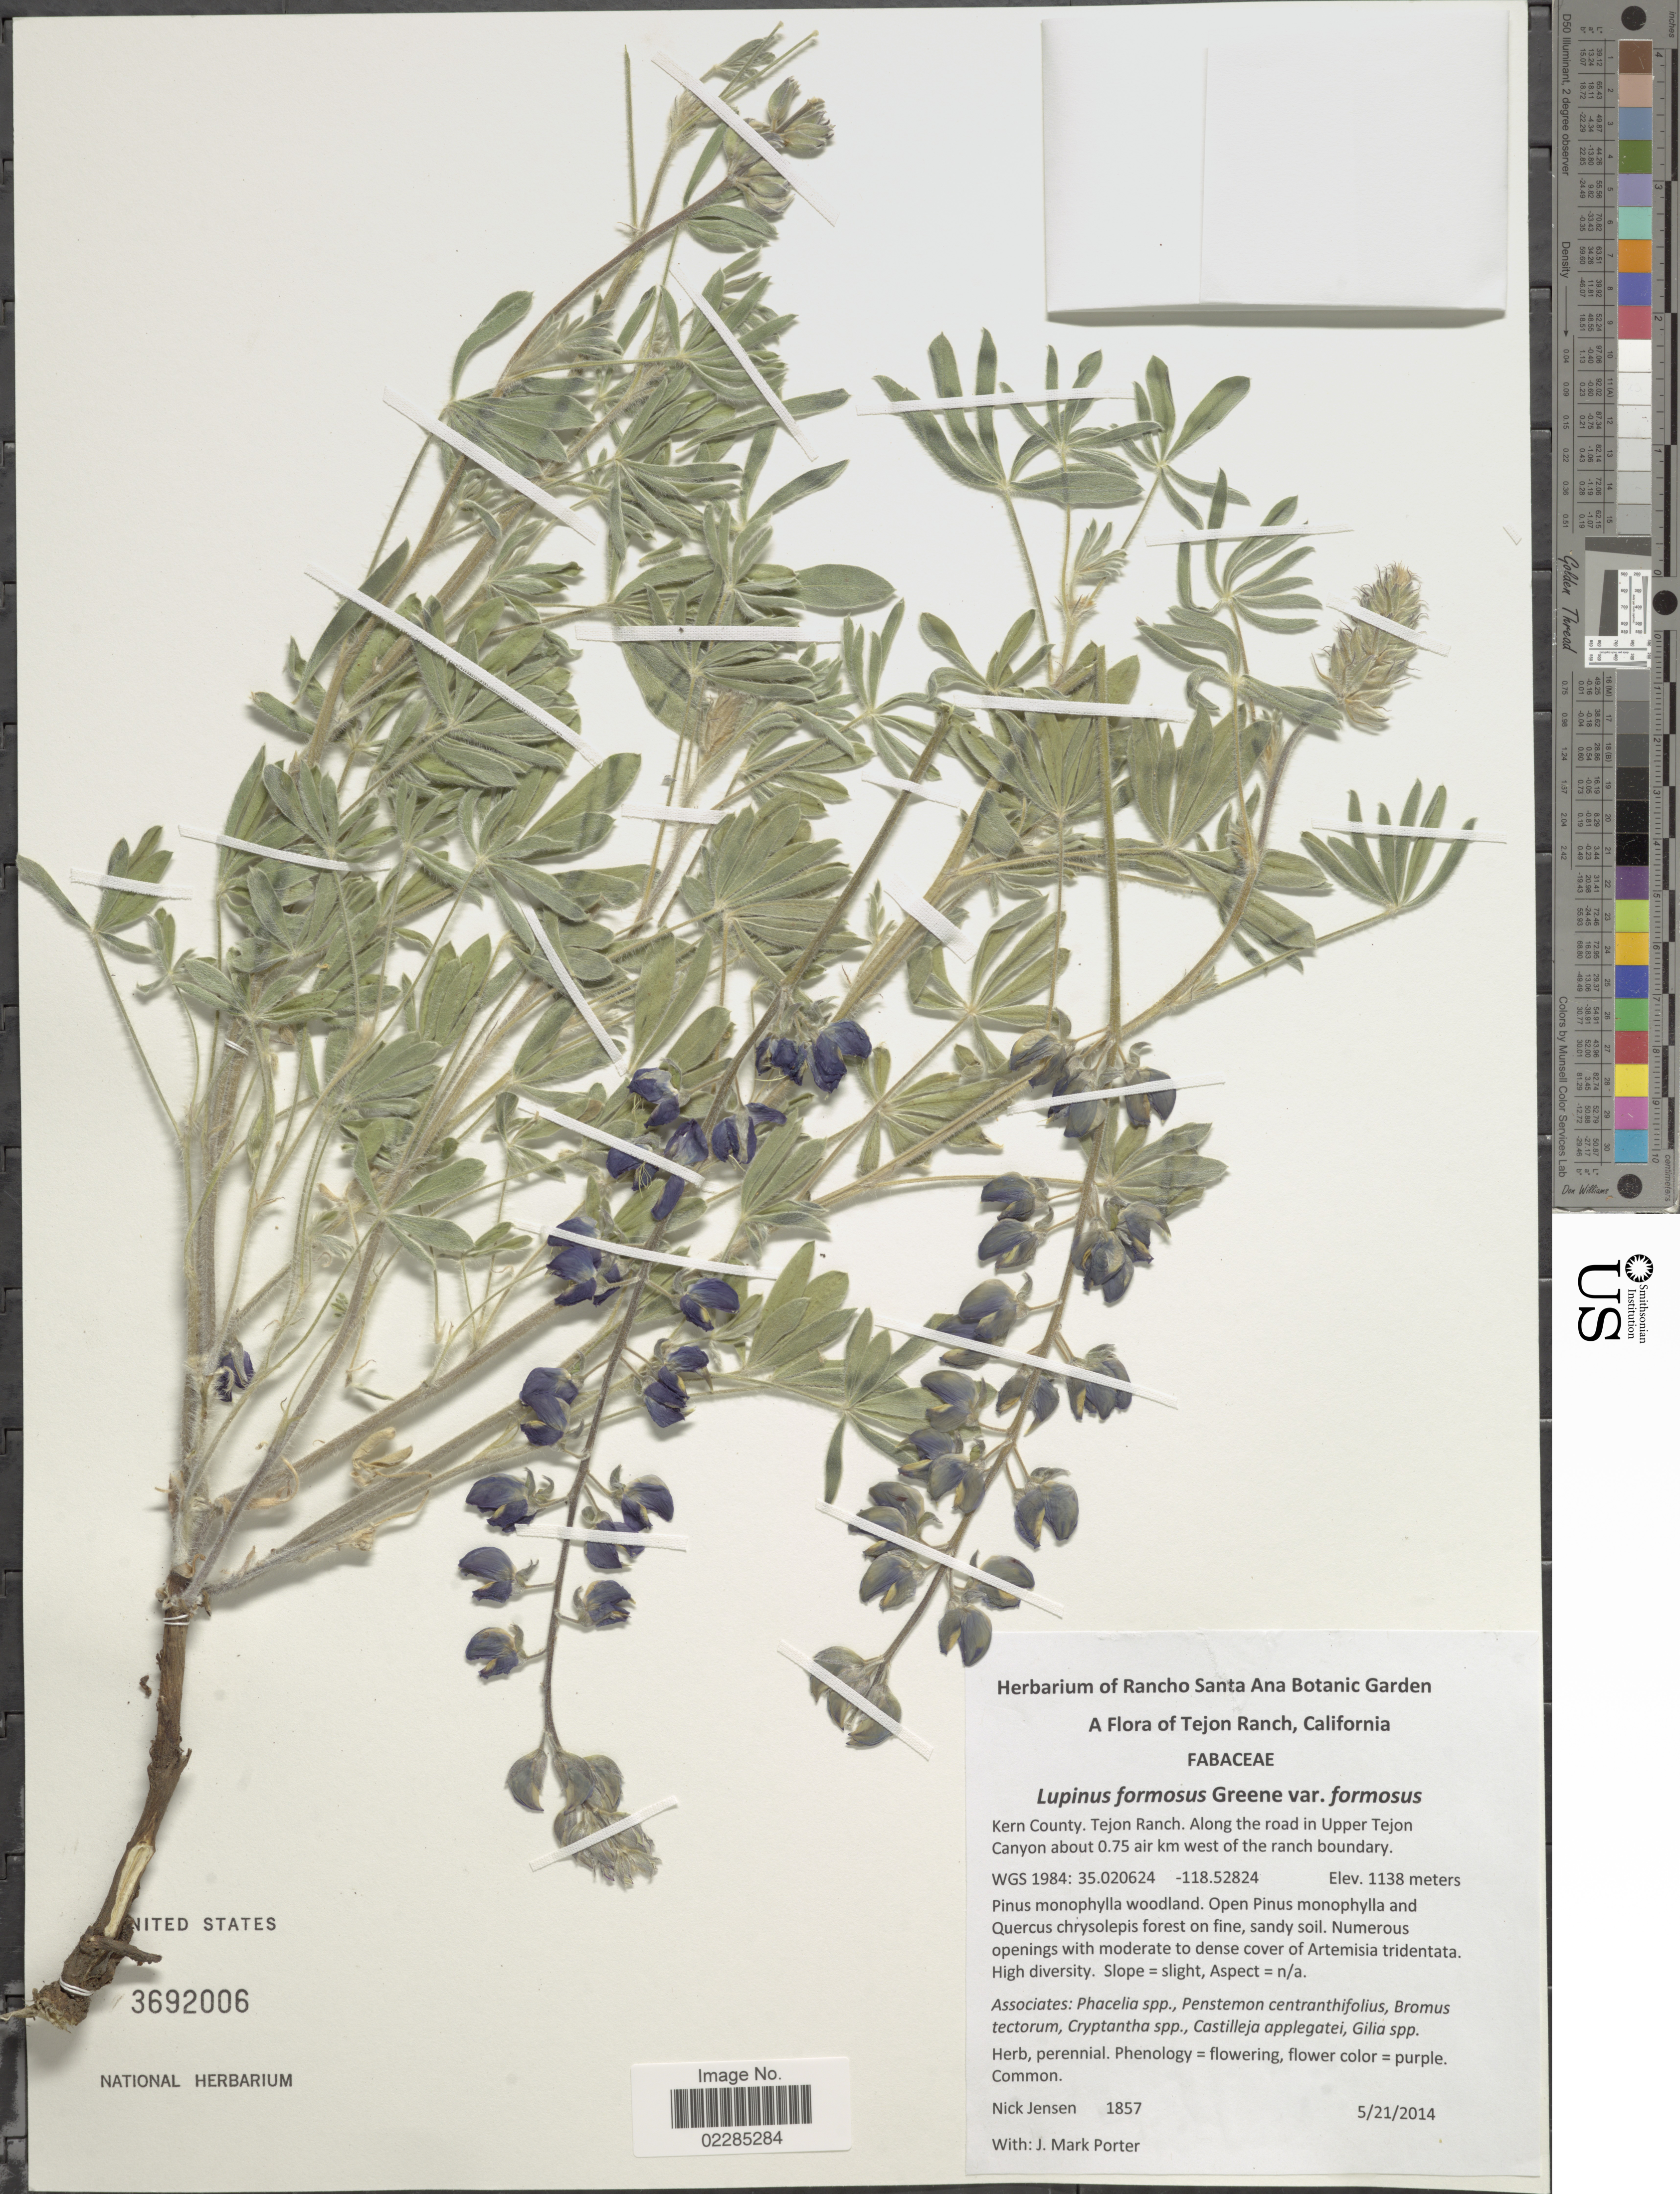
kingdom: Plantae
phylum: Tracheophyta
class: Magnoliopsida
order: Fabales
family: Fabaceae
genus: Lupinus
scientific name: Lupinus formosus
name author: Greene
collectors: N. Jensen & J. M. Porter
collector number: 1857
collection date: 2014-05-21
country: United States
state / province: California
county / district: Kern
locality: Tejon Ranch, Kern County. Tejon Ranch. Along the road in Upper Tejon Canyon about 0.75 air km west of the ranch boundary. WGS 1984: 35.020624 -118.52824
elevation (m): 1138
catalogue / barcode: US 3692006